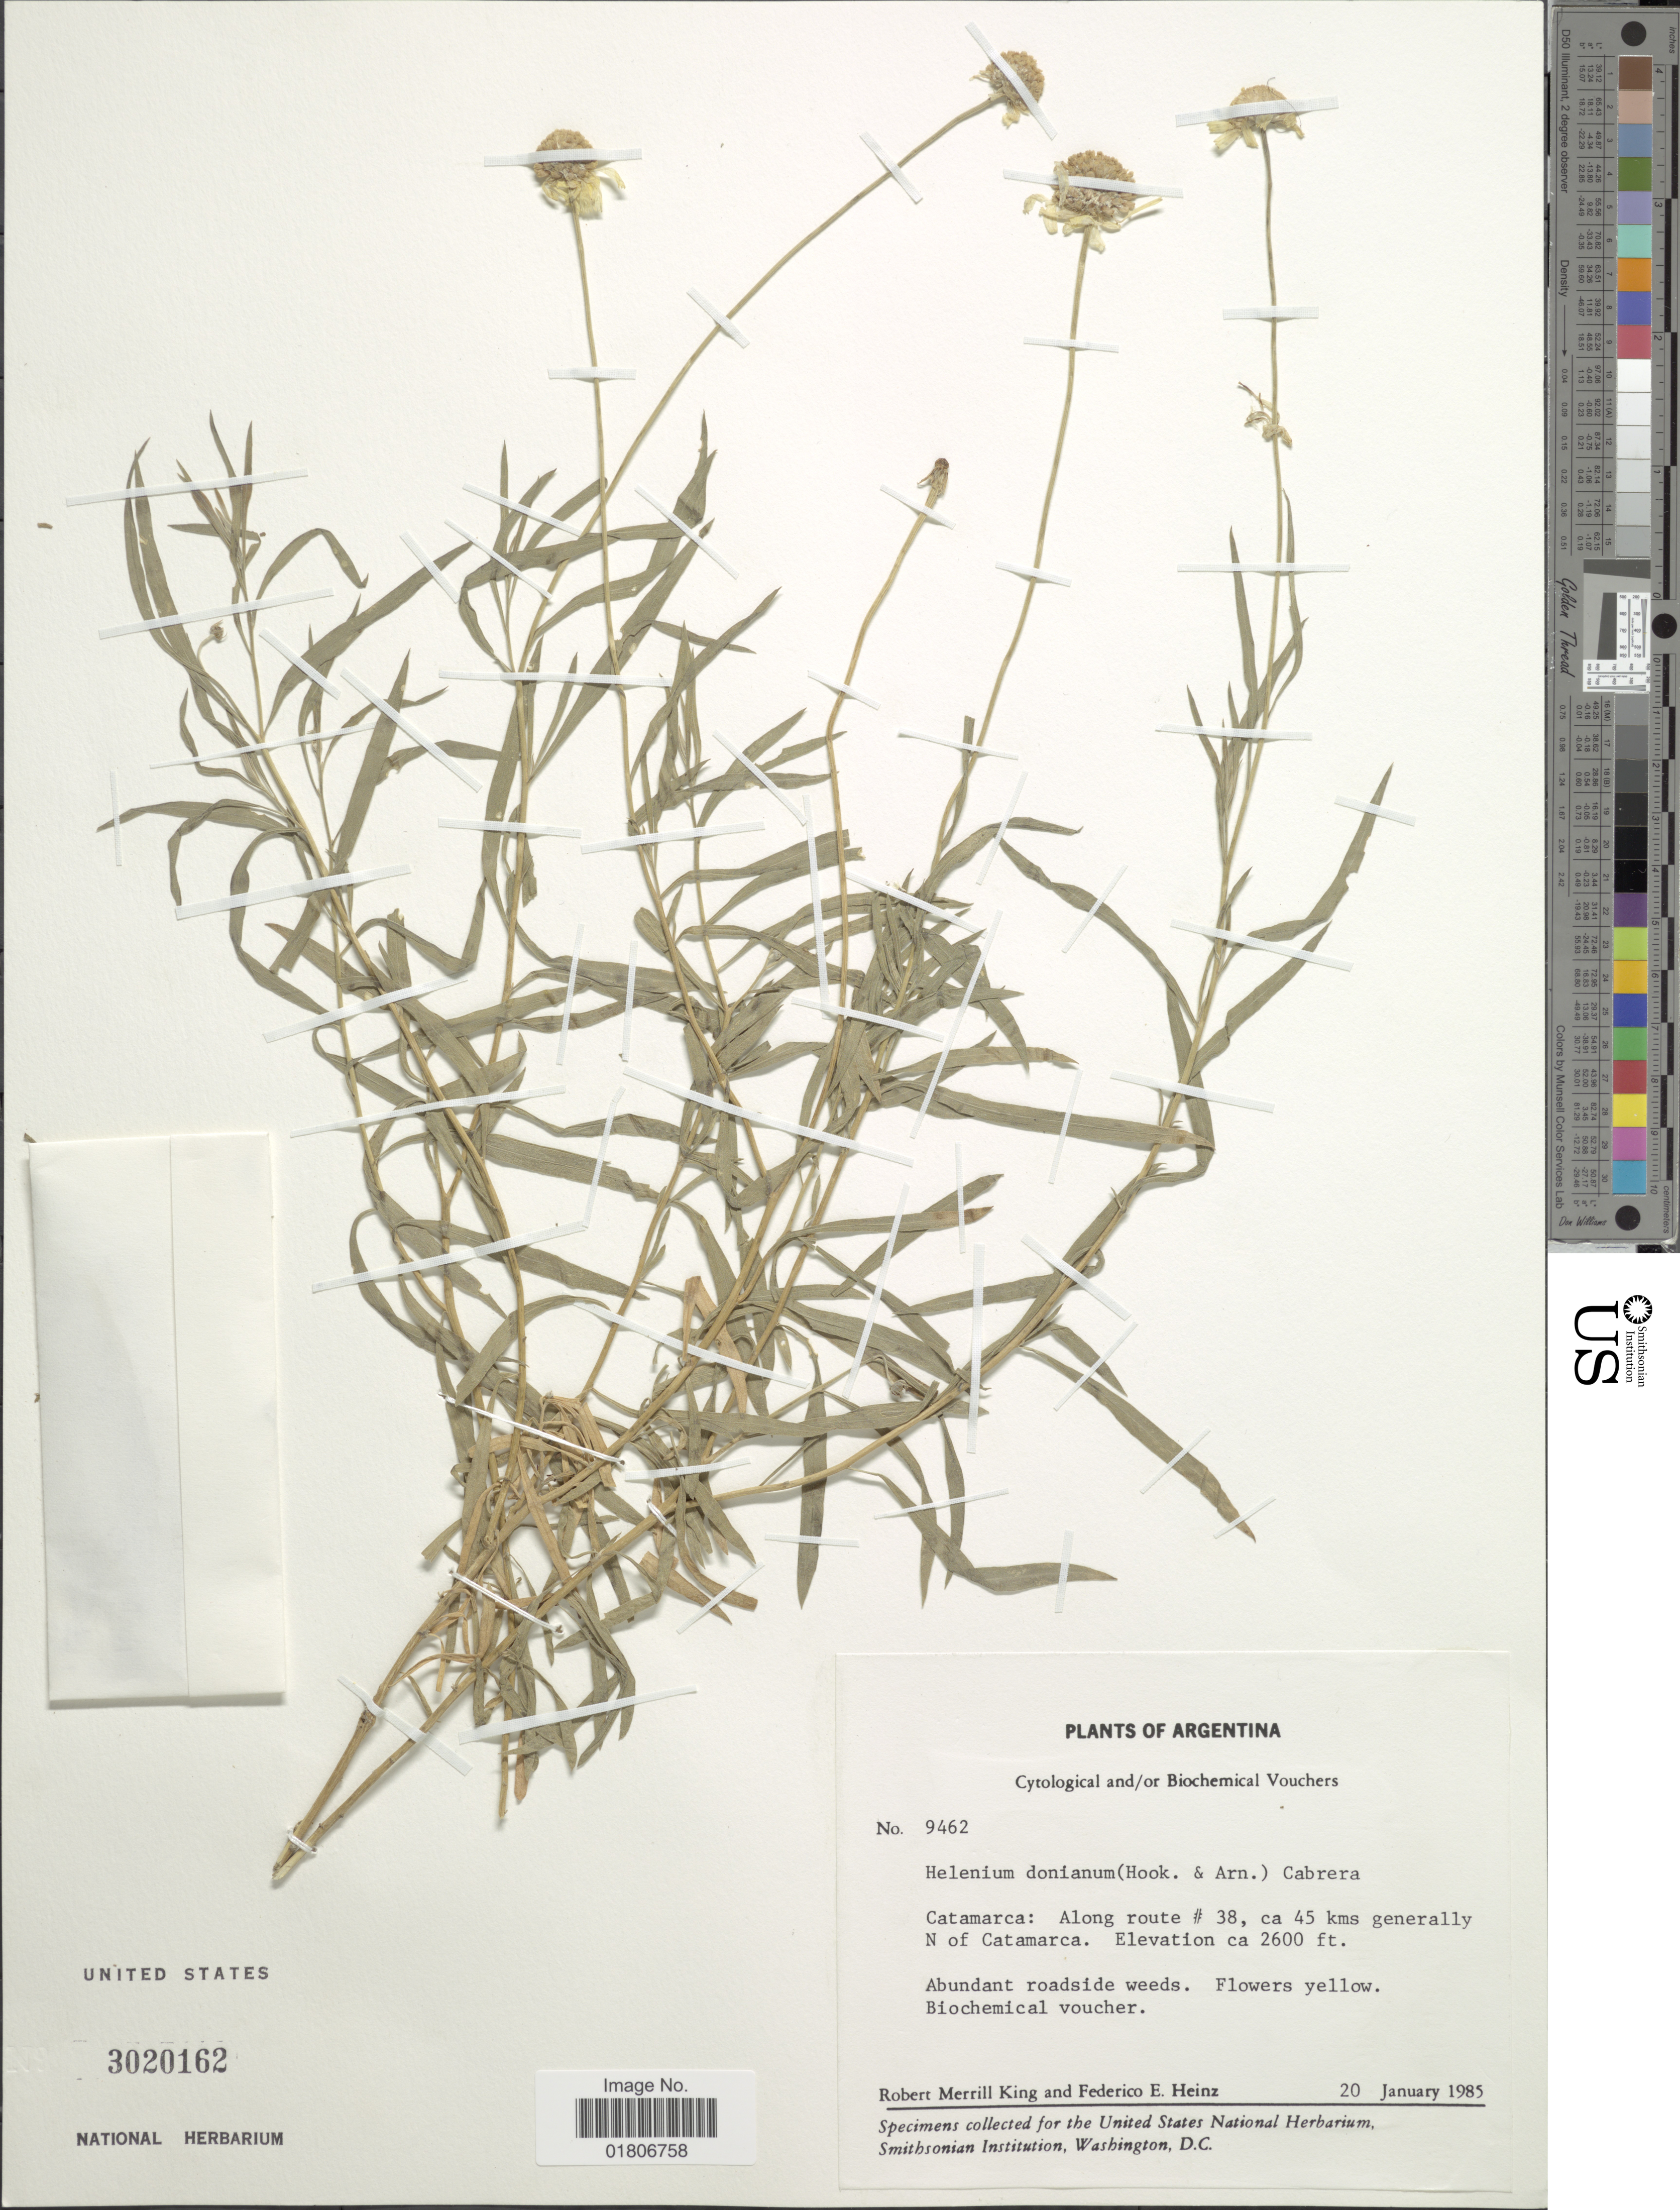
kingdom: Plantae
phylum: Tracheophyta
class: Magnoliopsida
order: Asterales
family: Asteraceae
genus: Helenium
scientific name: Helenium donianum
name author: (Hook. & Arn.) Cabrera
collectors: R. M. King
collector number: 9462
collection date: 1985-01-20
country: Argentina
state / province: Catamarca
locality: Along route # 38, ca 45 kms generally N of Catamarca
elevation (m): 792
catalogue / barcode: US 3020162